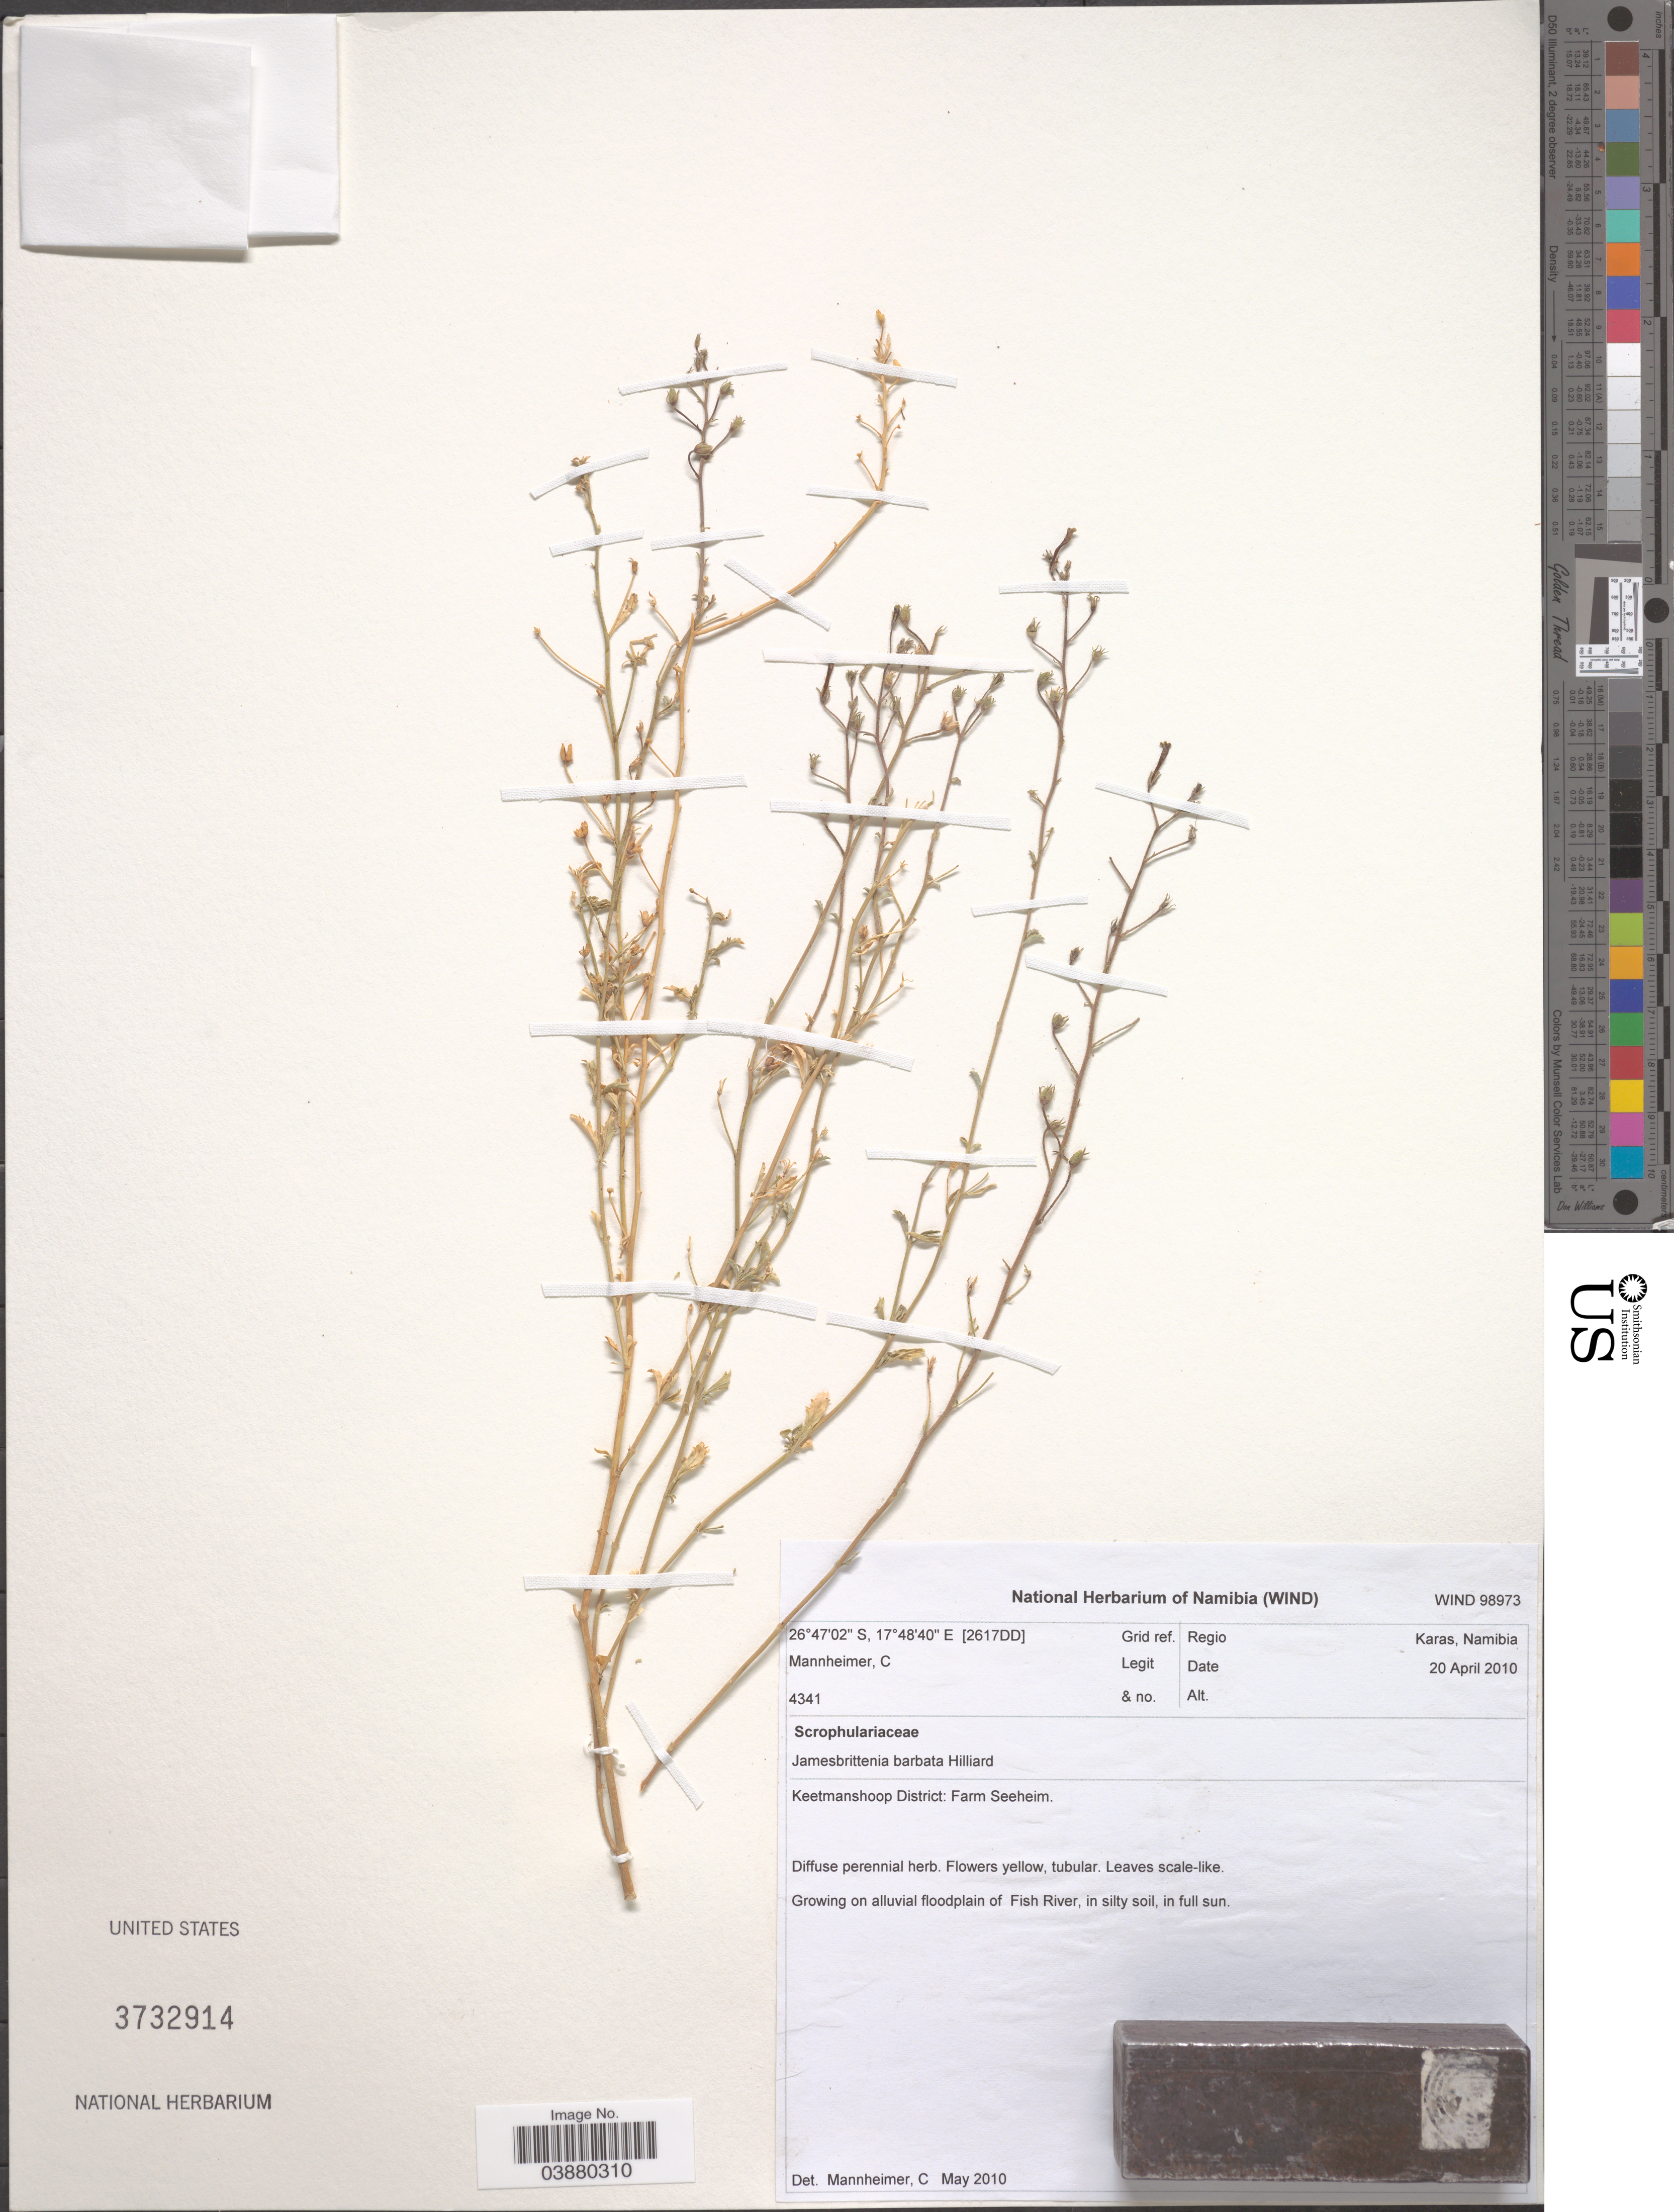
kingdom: Plantae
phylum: Tracheophyta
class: Magnoliopsida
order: Lamiales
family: Scrophulariaceae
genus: Jamesbrittenia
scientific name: Jamesbrittenia barbata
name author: Hilliard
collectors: C. A. Mannheimer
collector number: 4341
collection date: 2010-04-20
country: Namibia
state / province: Karas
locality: [2617DD] Grid ref. Regio Karas. Keetmanshoop District: Farm Seeheim.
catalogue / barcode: US 3732914